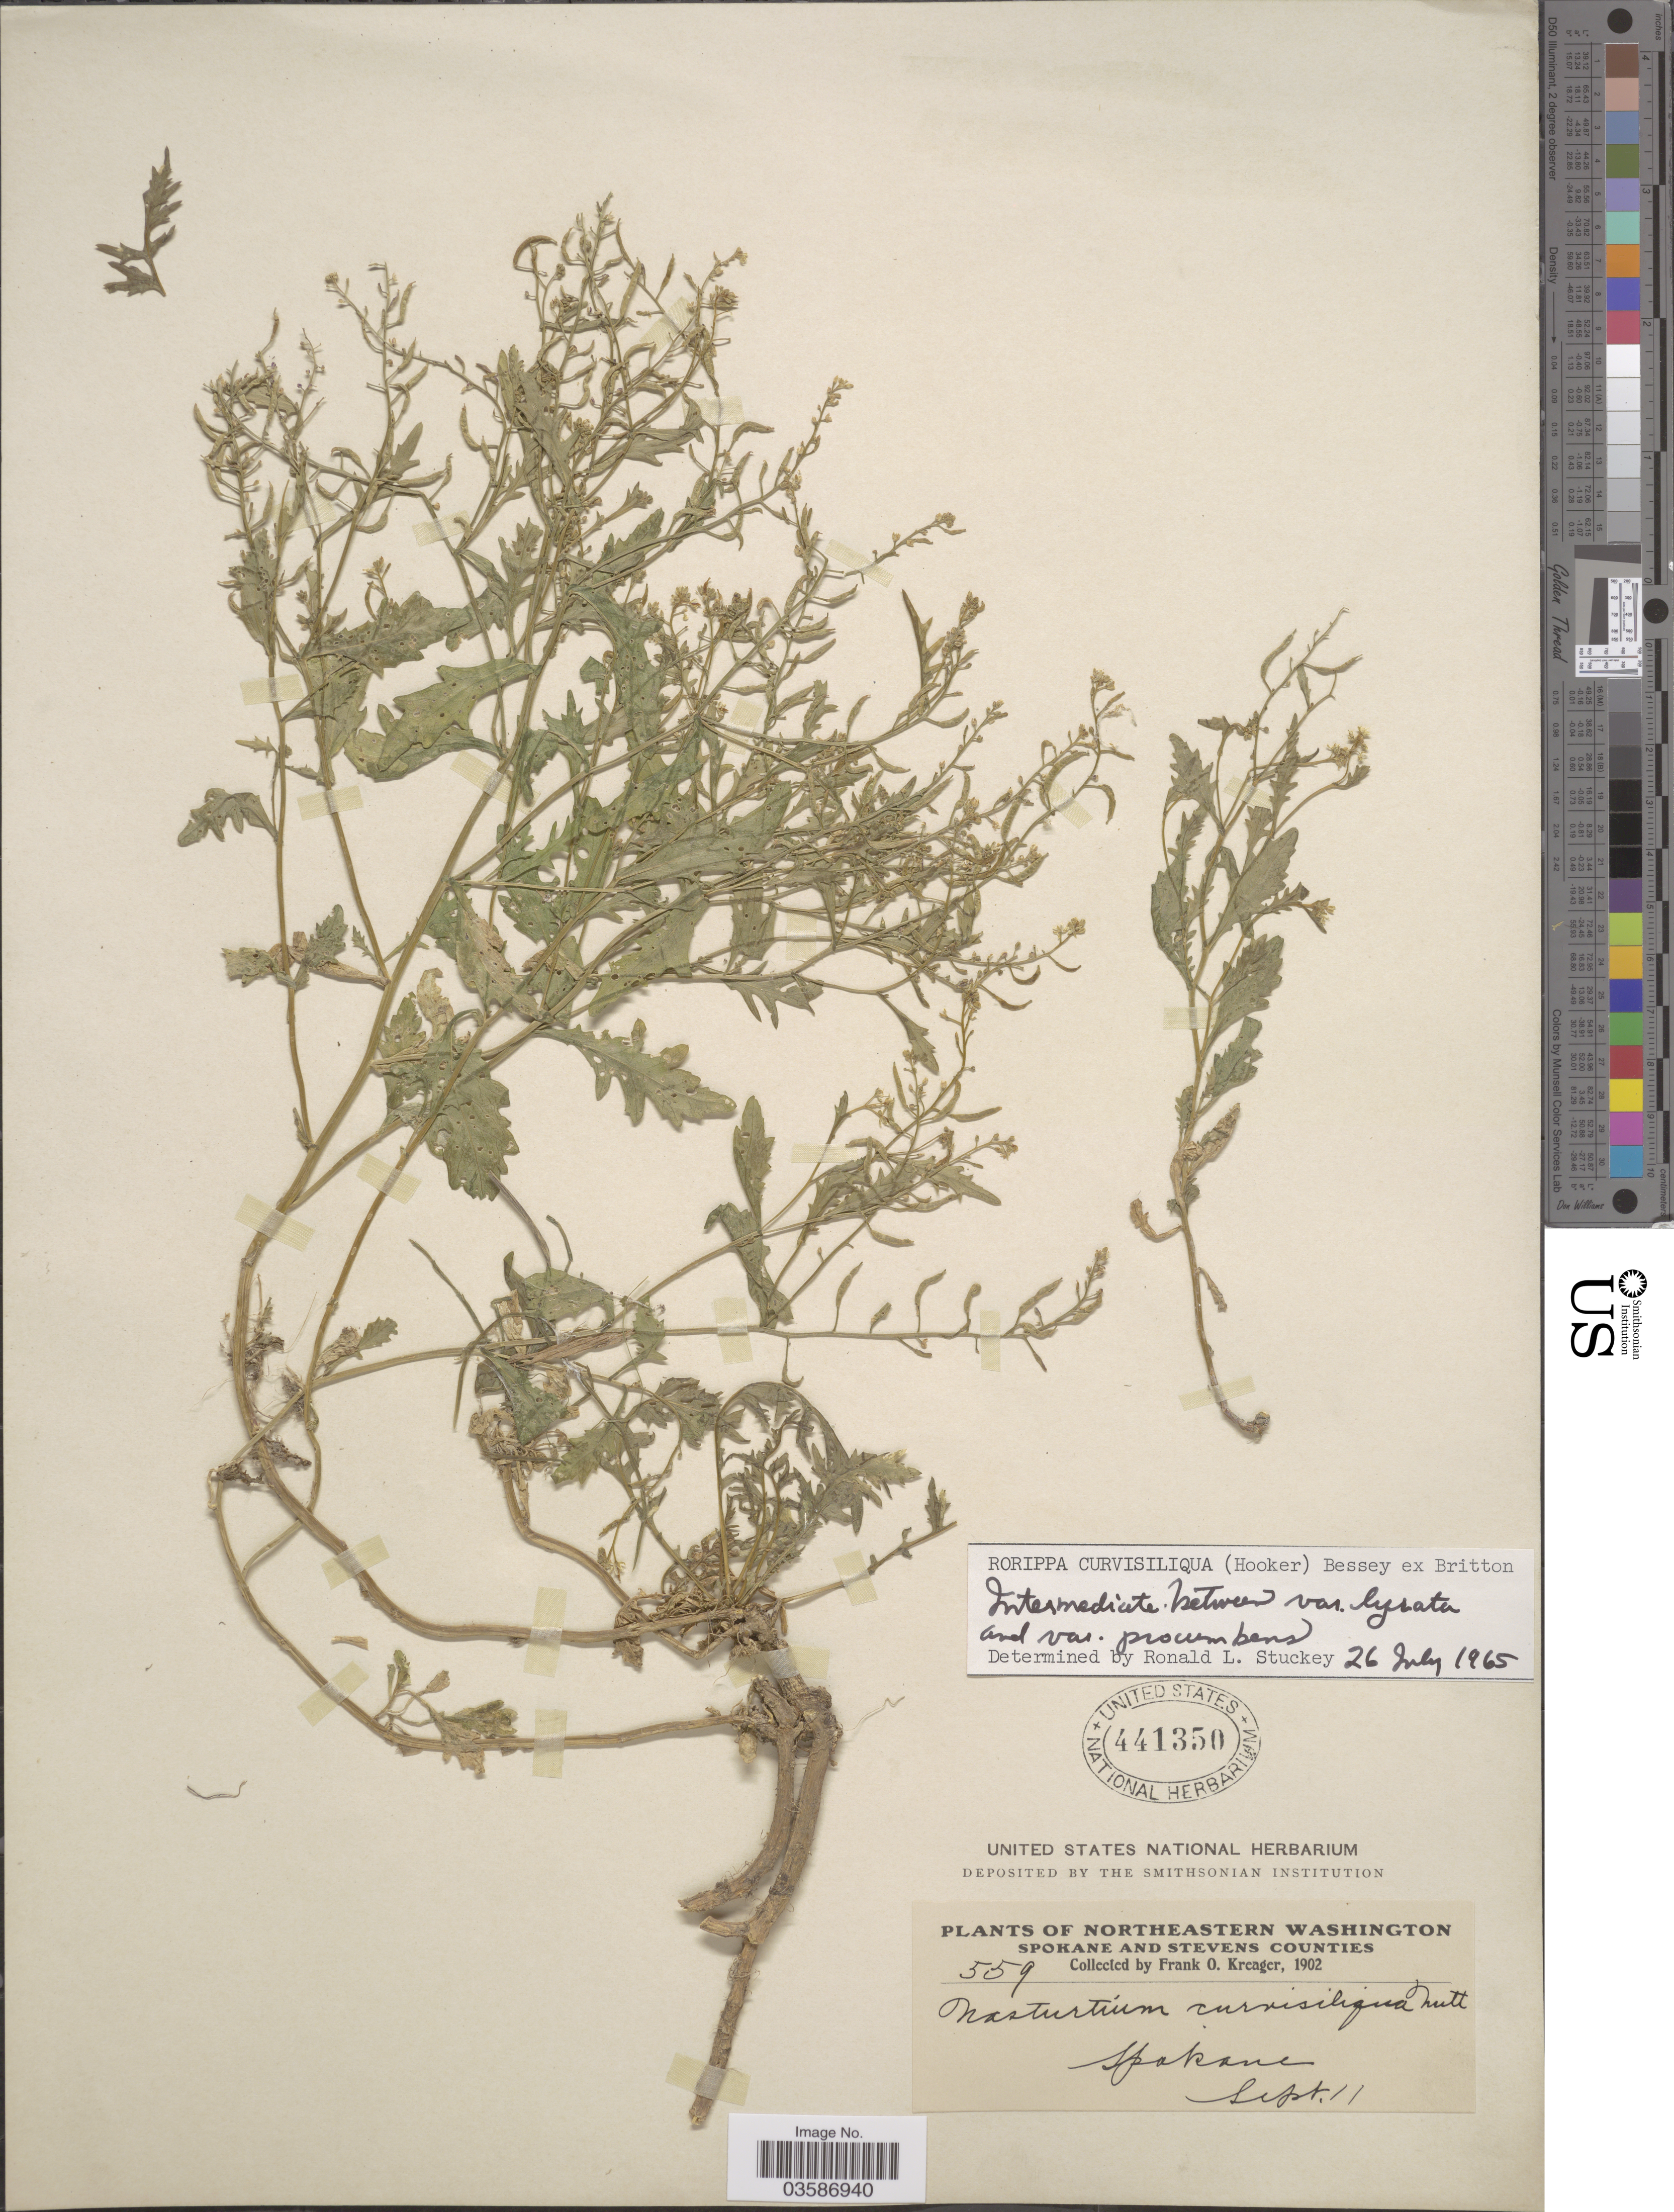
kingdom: Plantae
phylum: Tracheophyta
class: Magnoliopsida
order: Brassicales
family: Brassicaceae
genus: Rorippa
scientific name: Rorippa curvisiliqua var. procumbens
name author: Stuckey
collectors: F. Kreager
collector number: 559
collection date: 1902-09-11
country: United States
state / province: Washington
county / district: Spokane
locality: Northeastern Washington. Spokane.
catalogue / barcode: US 441350